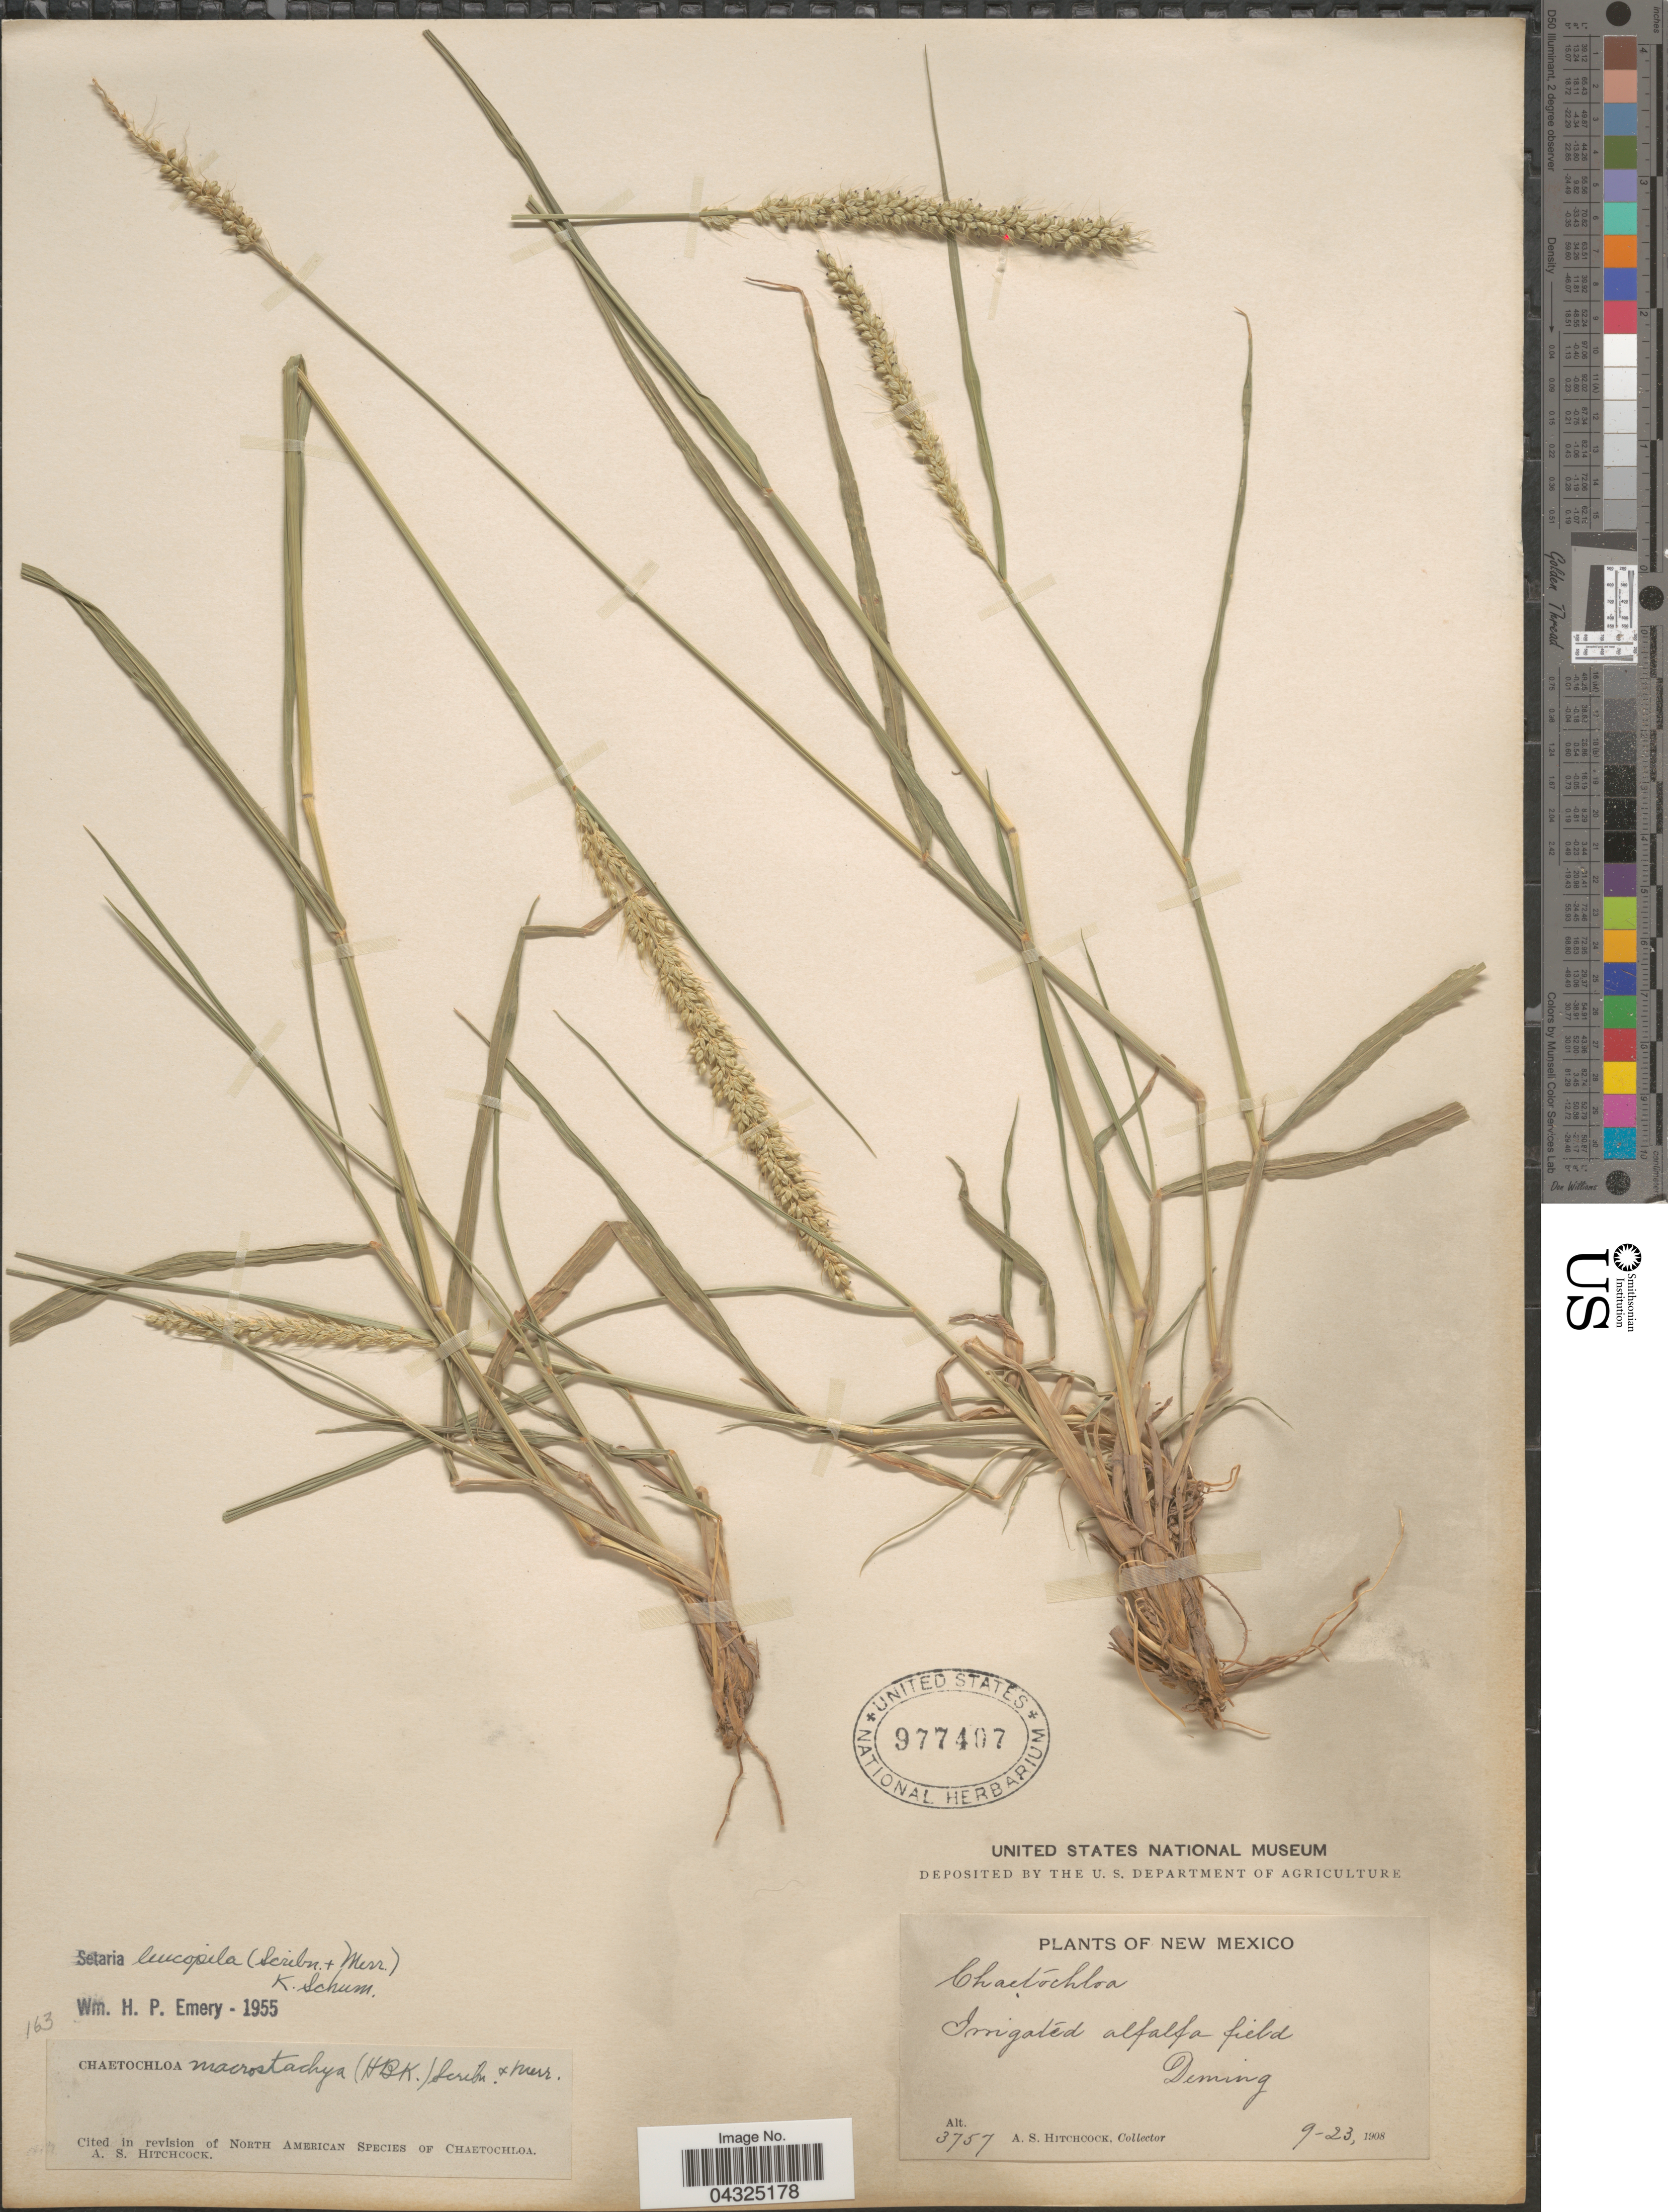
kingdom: Plantae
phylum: Tracheophyta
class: Liliopsida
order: Poales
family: Poaceae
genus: Setaria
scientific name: Setaria leucopila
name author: (Scribn. & Merr.) K. Schum.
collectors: A. S. Hitchcock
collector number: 3757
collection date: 1908-09-23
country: United States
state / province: New Mexico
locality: Irrigated alfalfa field Deming.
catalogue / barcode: US 977407